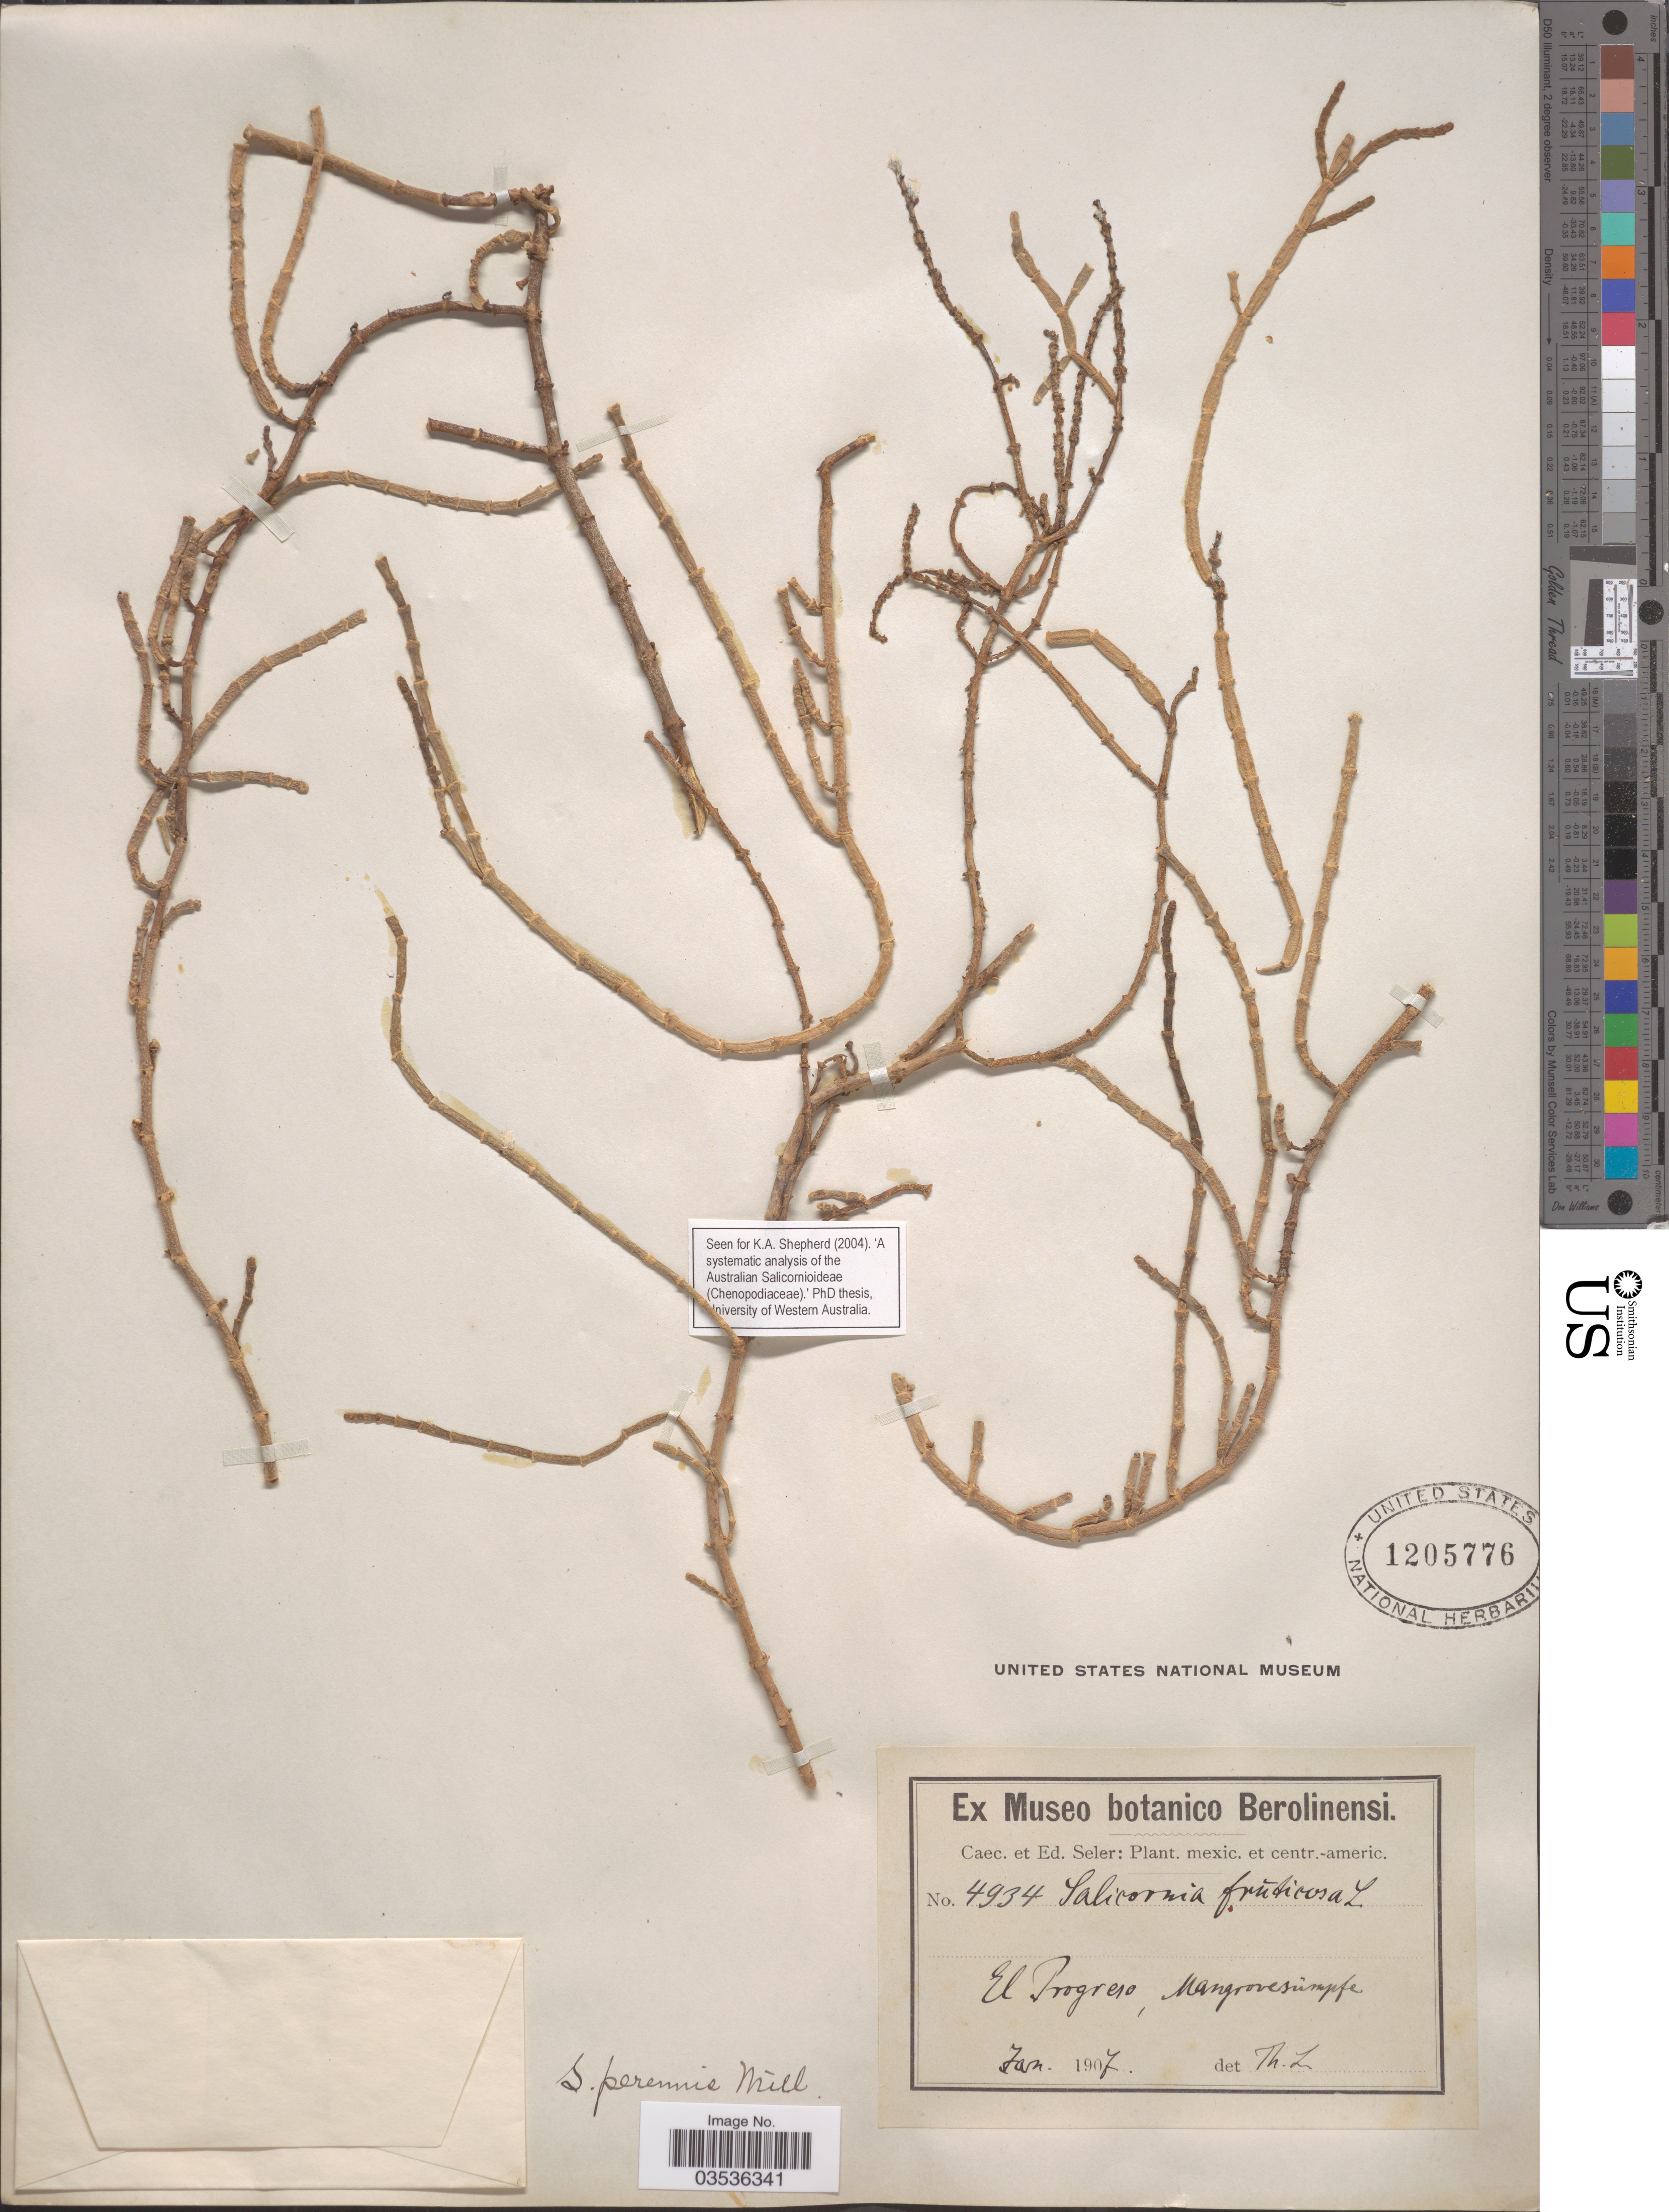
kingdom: Plantae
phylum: Tracheophyta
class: Magnoliopsida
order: Caryophyllales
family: Amaranthaceae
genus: Salicornia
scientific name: Salicornia perennis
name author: Mill.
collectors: ex Caec. et Ed Seler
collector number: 4934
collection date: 1907-01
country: Guatemala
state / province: El Progreso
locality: Mangrovesümpfe.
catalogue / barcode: US 1205776